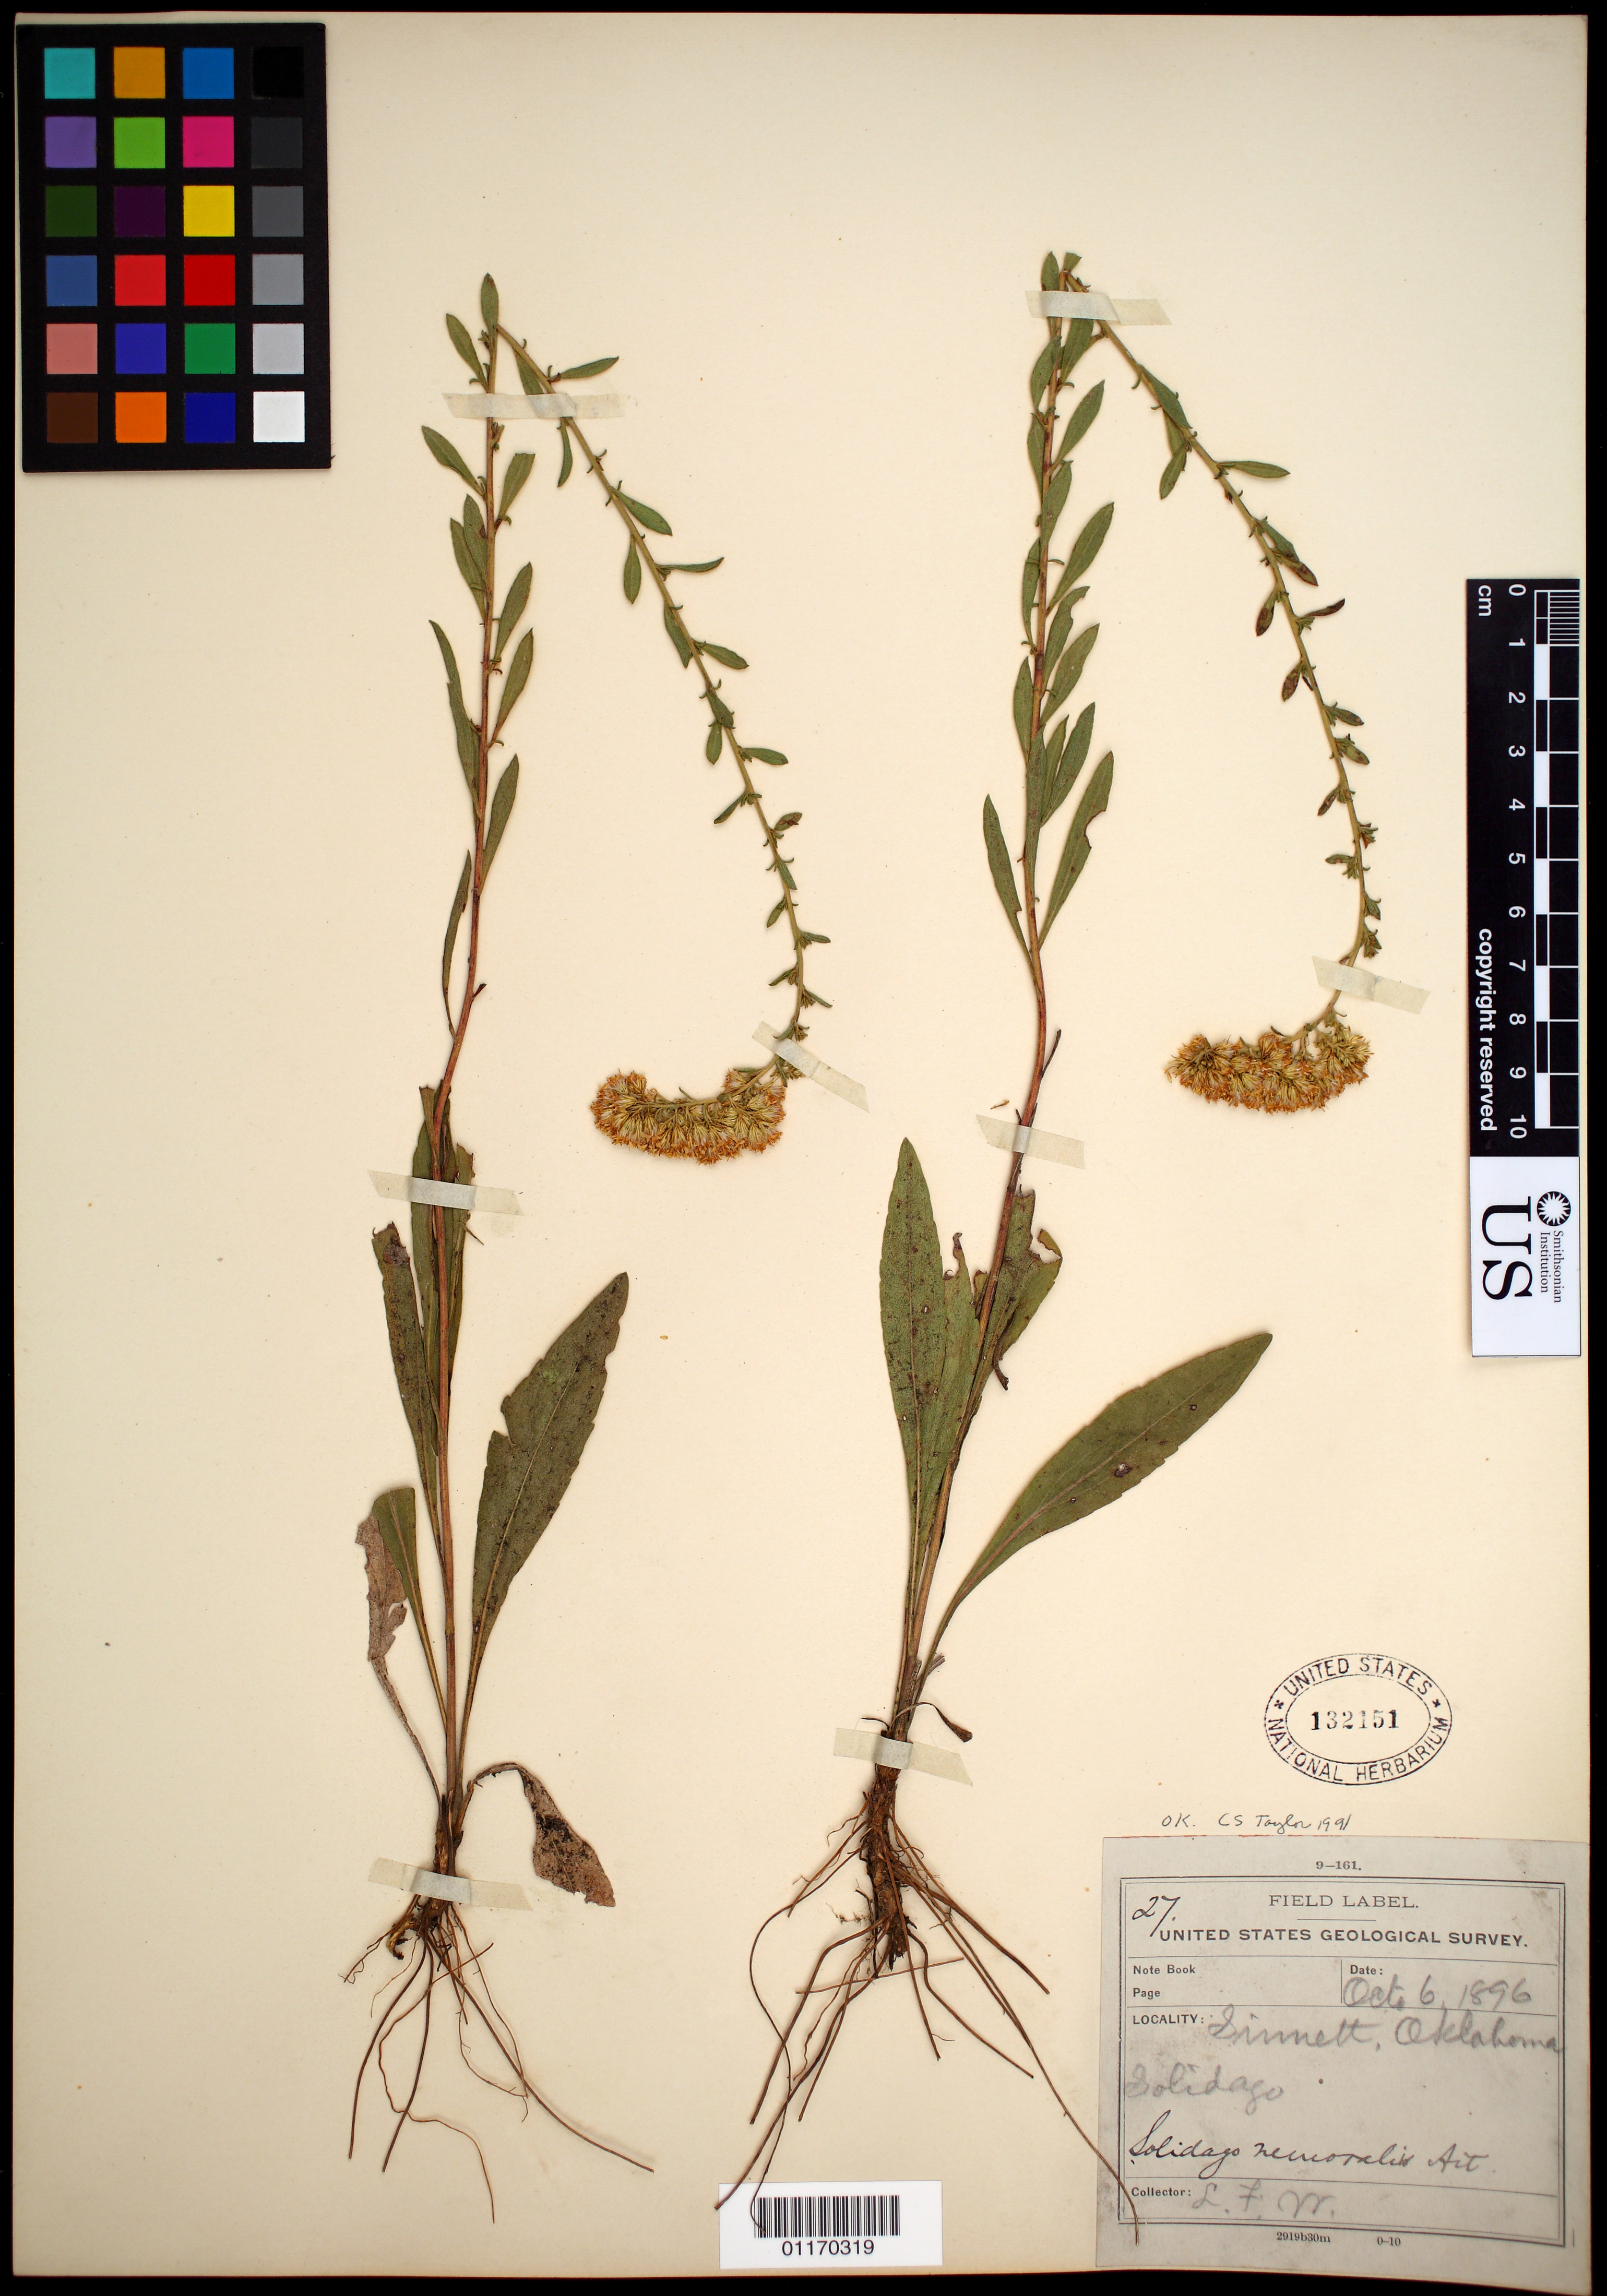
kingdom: Plantae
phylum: Tracheophyta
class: Magnoliopsida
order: Asterales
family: Asteraceae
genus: Solidago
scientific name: Solidago nemoralis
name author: Aiton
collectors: L. F. Ward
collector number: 27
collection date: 1896-10-06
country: United States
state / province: Oklahoma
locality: Sinnett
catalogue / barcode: US 132151